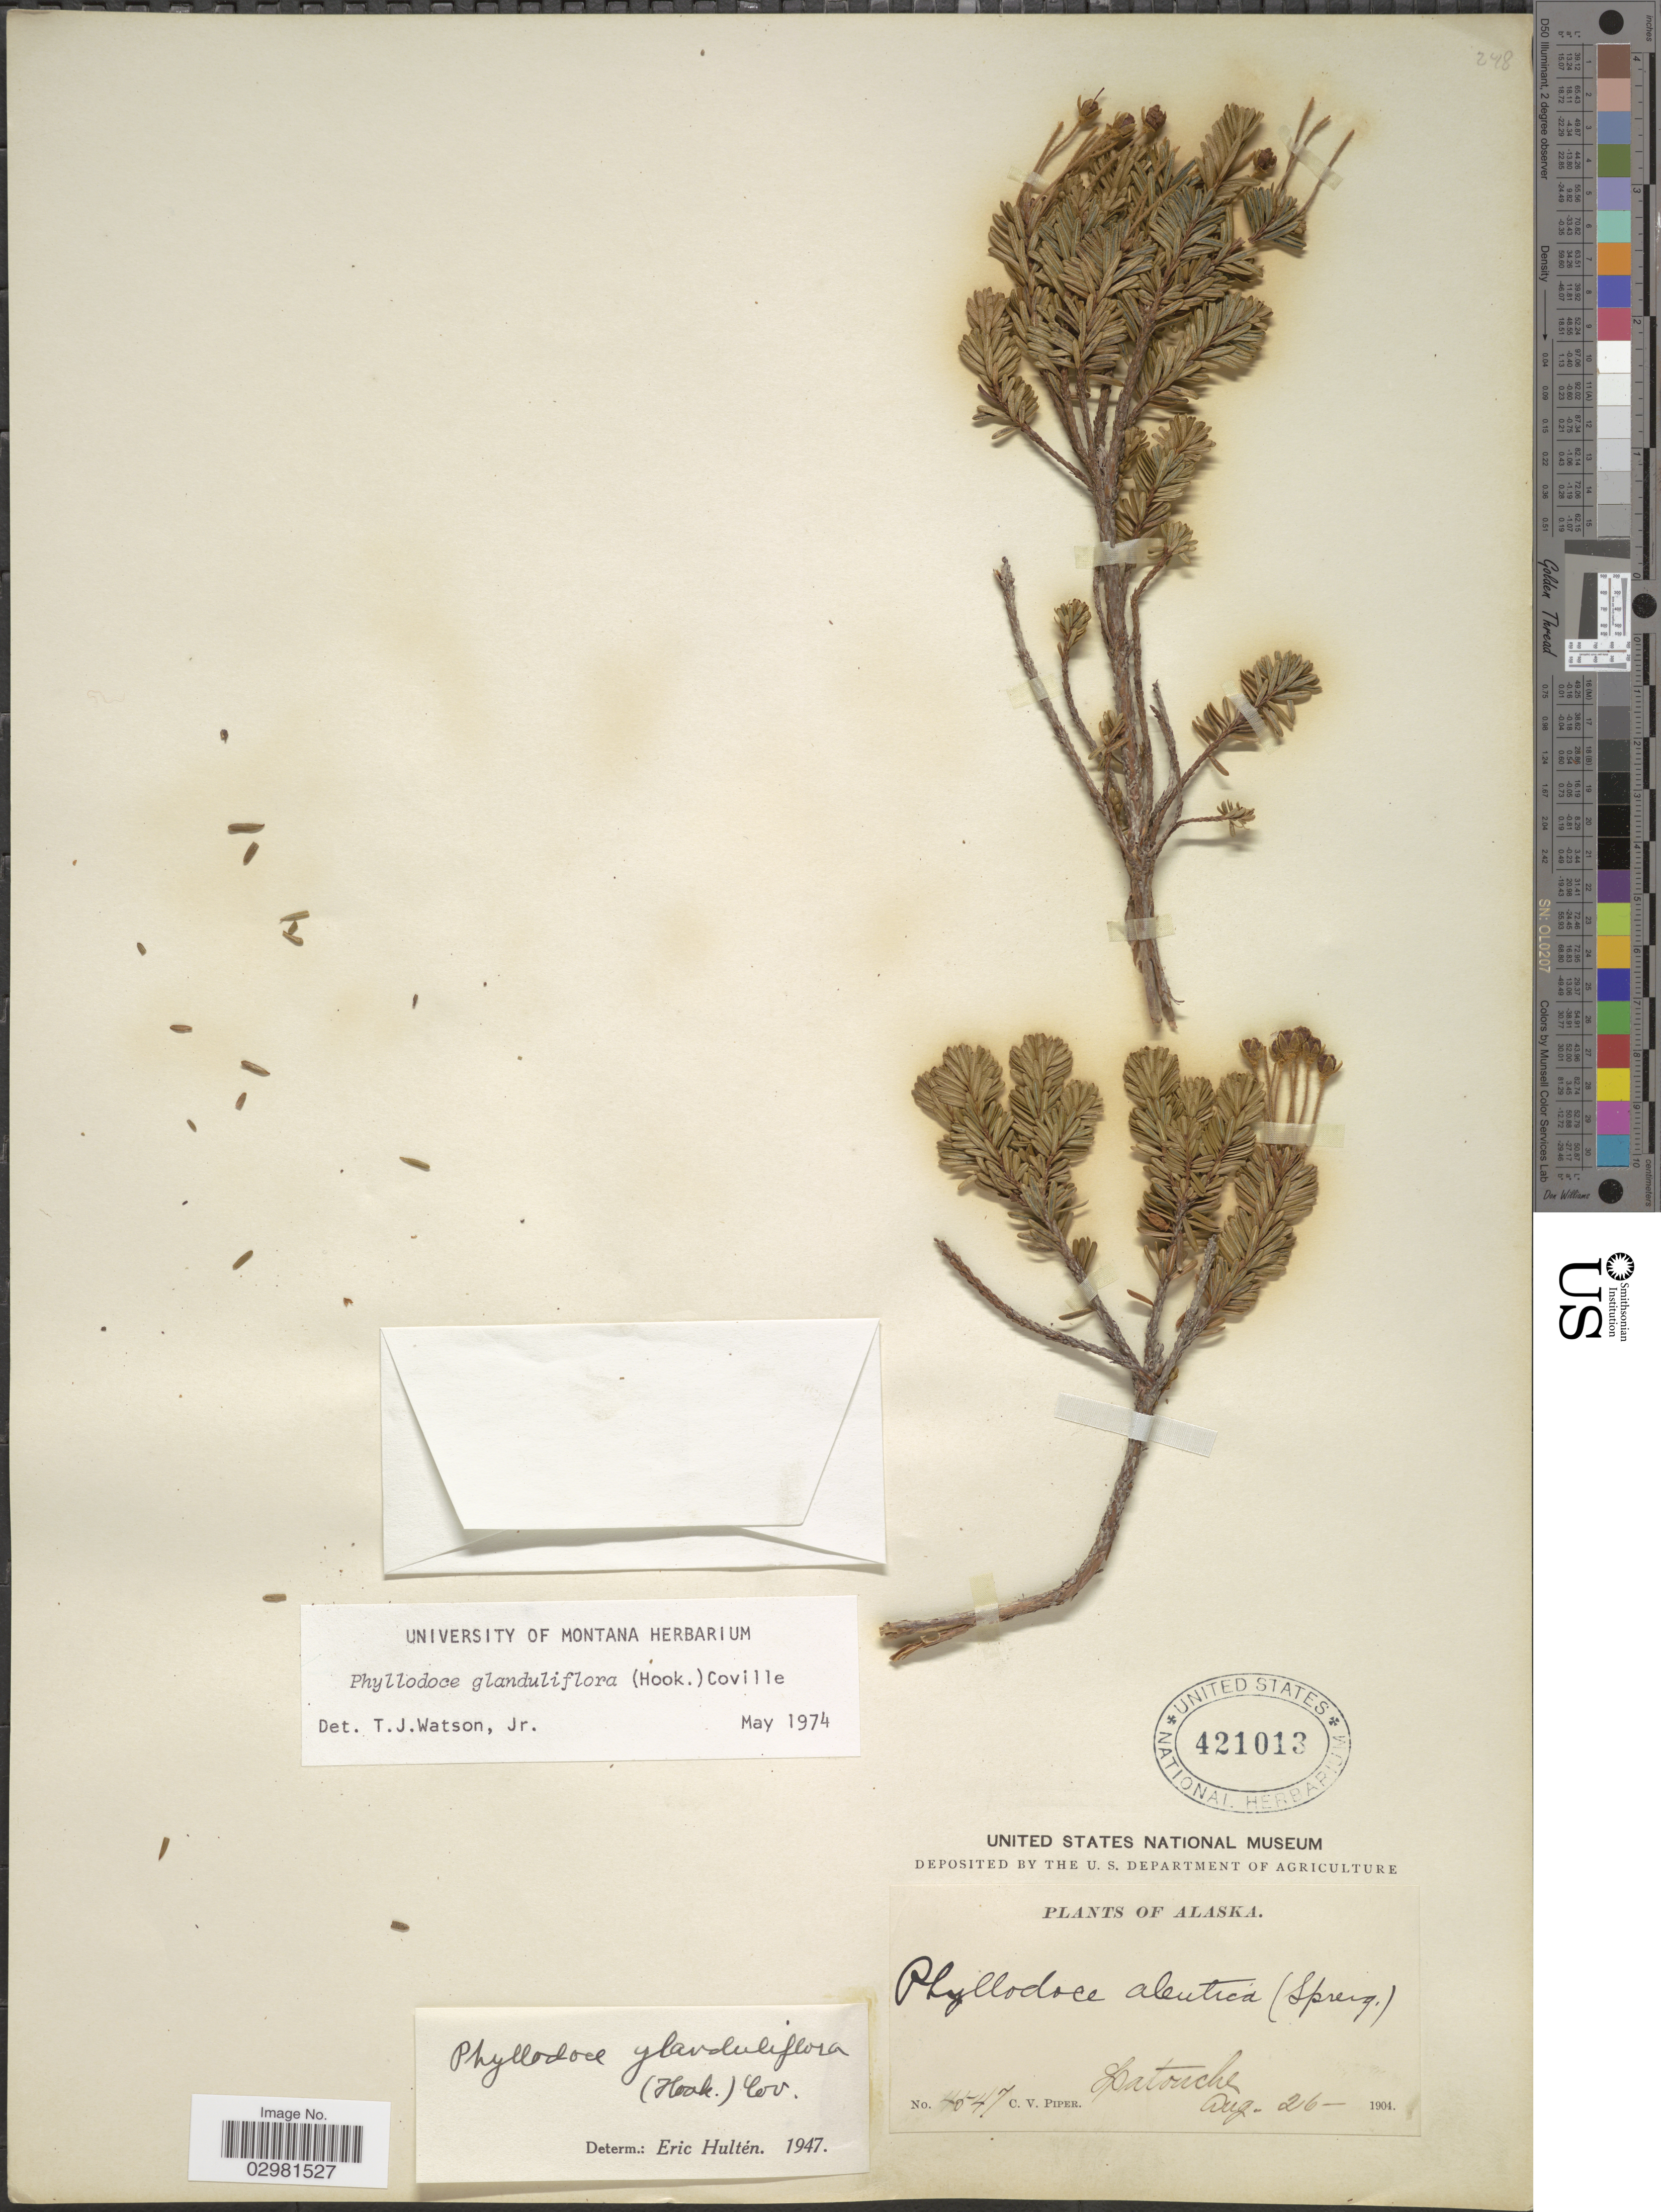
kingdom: Plantae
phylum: Tracheophyta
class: Magnoliopsida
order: Ericales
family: Ericaceae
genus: Phyllodoce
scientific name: Phyllodoce glanduliflora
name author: (Hook.) Coville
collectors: C. V. Piper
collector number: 4547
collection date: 1904-08-26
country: United States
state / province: Alaska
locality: Latouche.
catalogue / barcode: US 421013